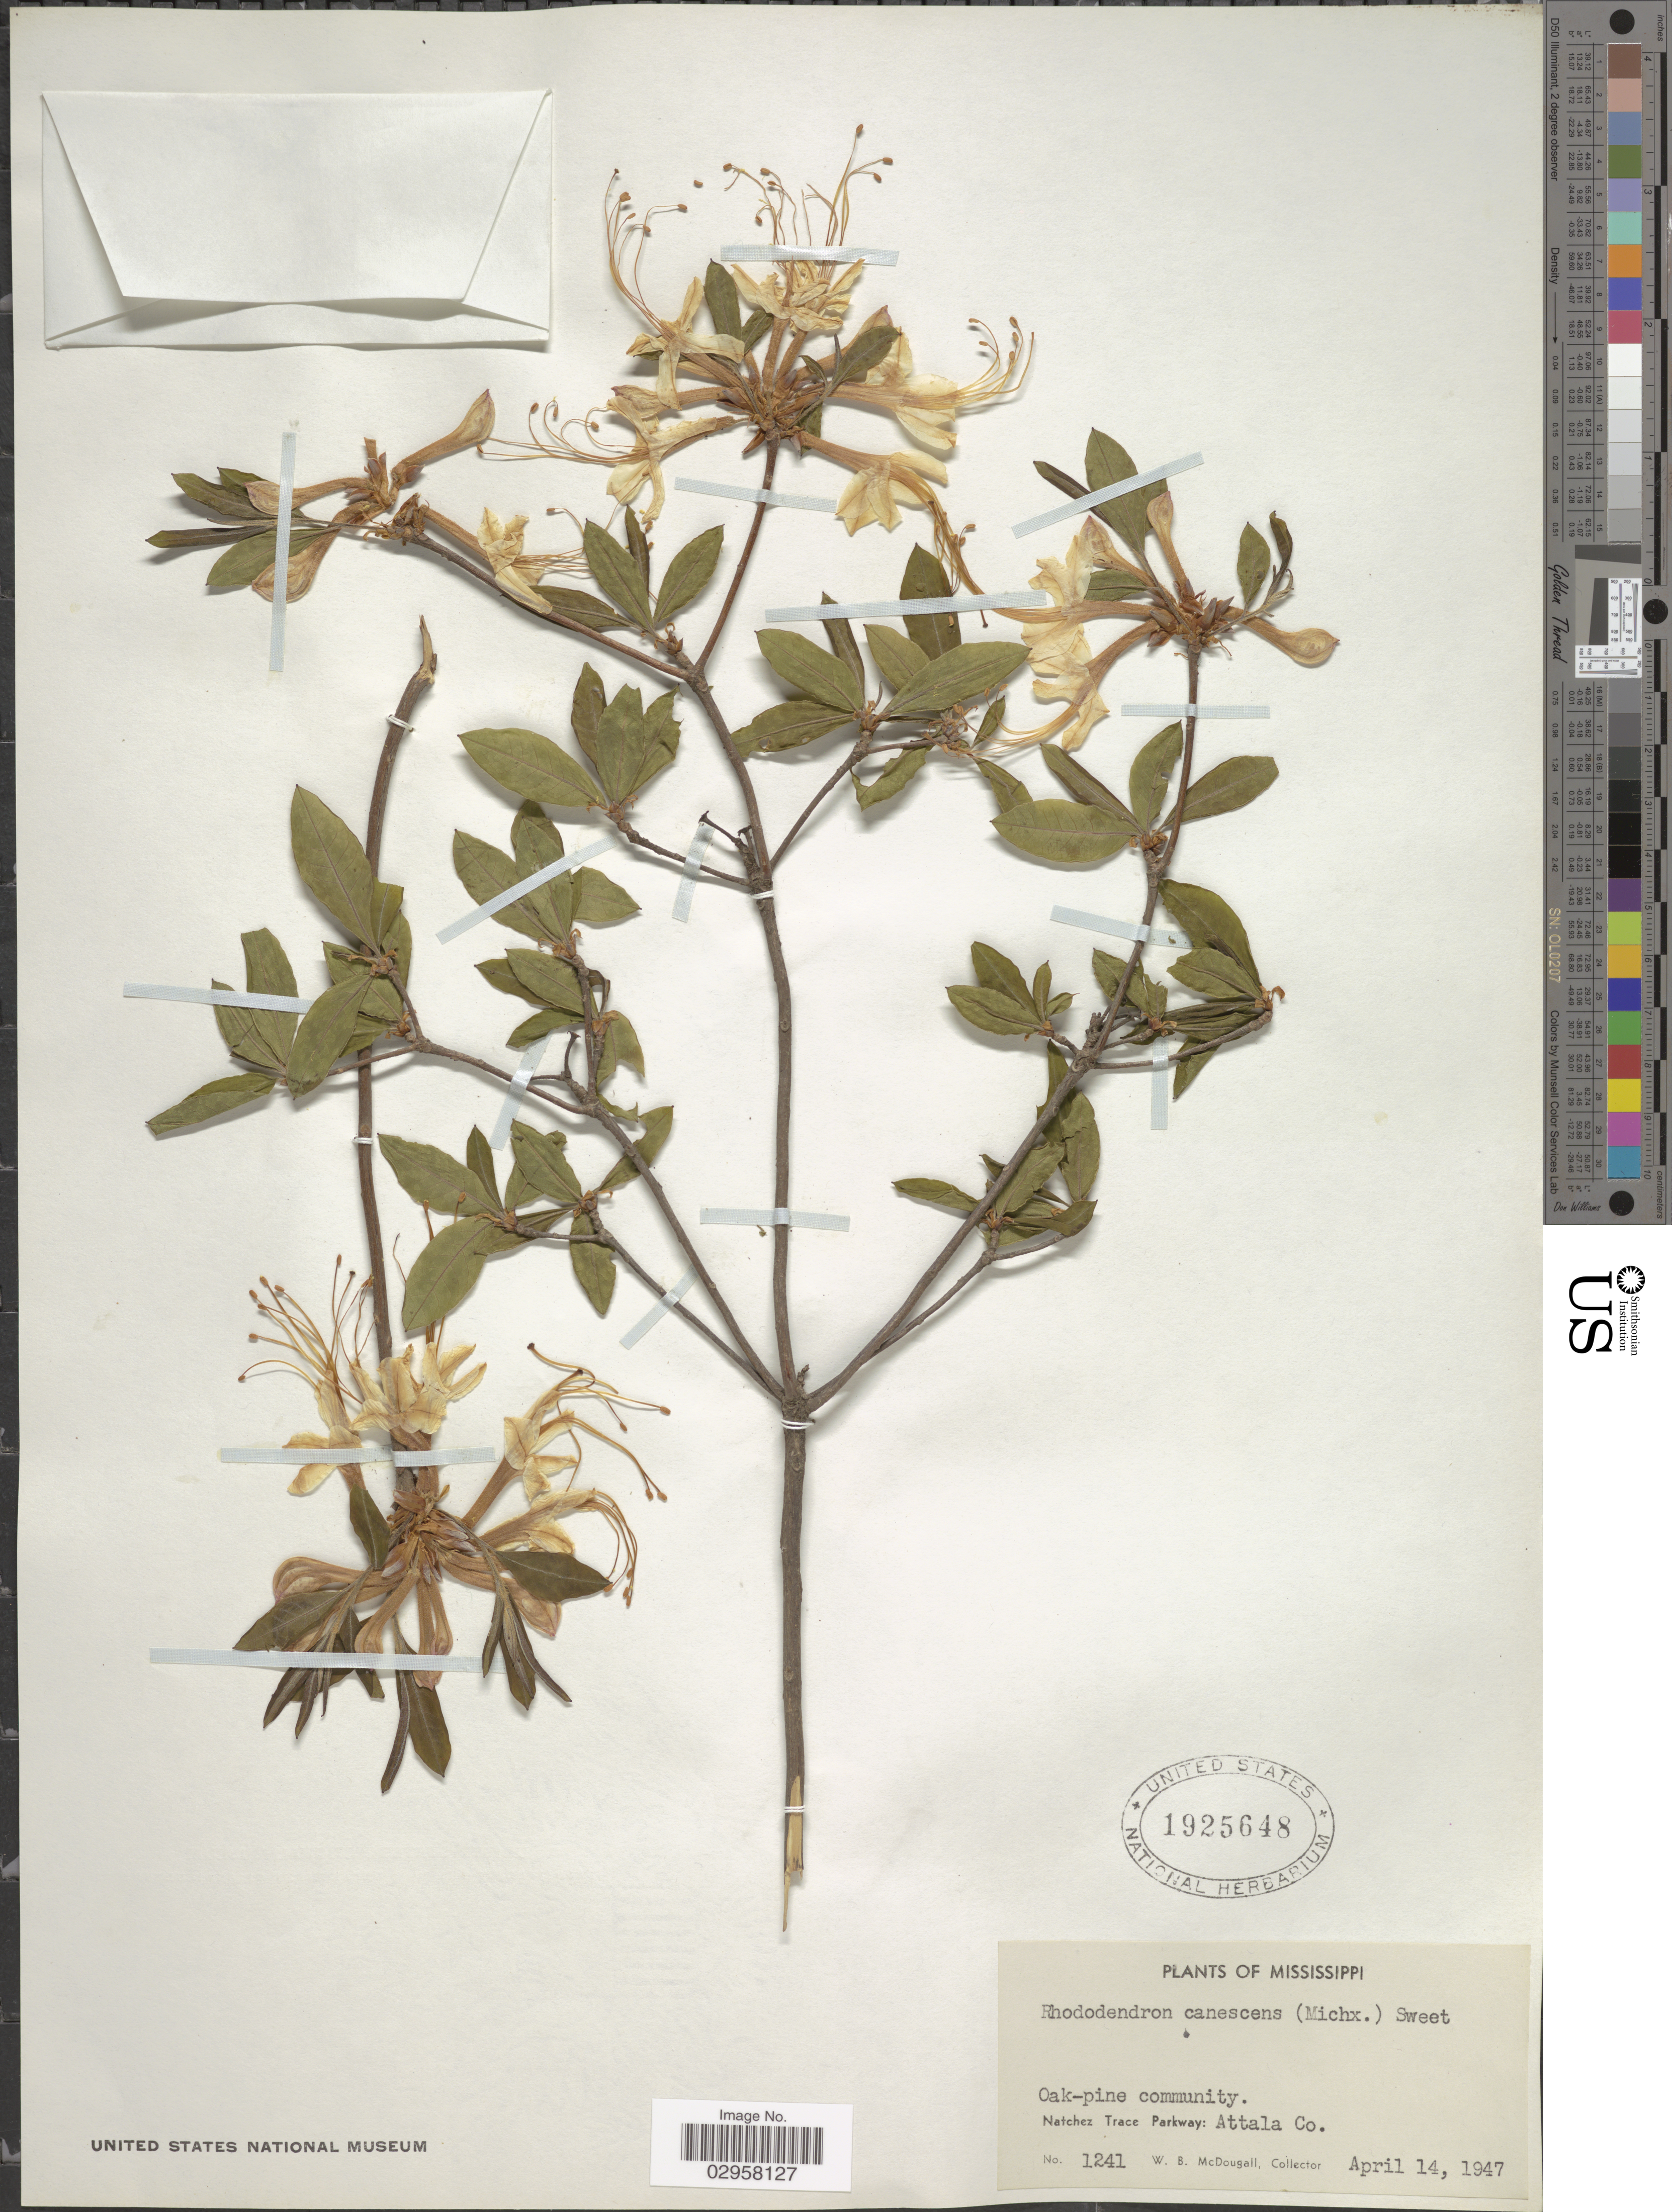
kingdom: Plantae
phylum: Tracheophyta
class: Magnoliopsida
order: Ericales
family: Ericaceae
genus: Rhododendron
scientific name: Rhododendron canescens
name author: (Michx.) Sweet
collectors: W. B. McDougall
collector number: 1241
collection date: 1947-04-14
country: United States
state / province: Mississippi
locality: Oak-pine community. Natchez Trace Parkway: Attala Co.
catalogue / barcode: US 1925648